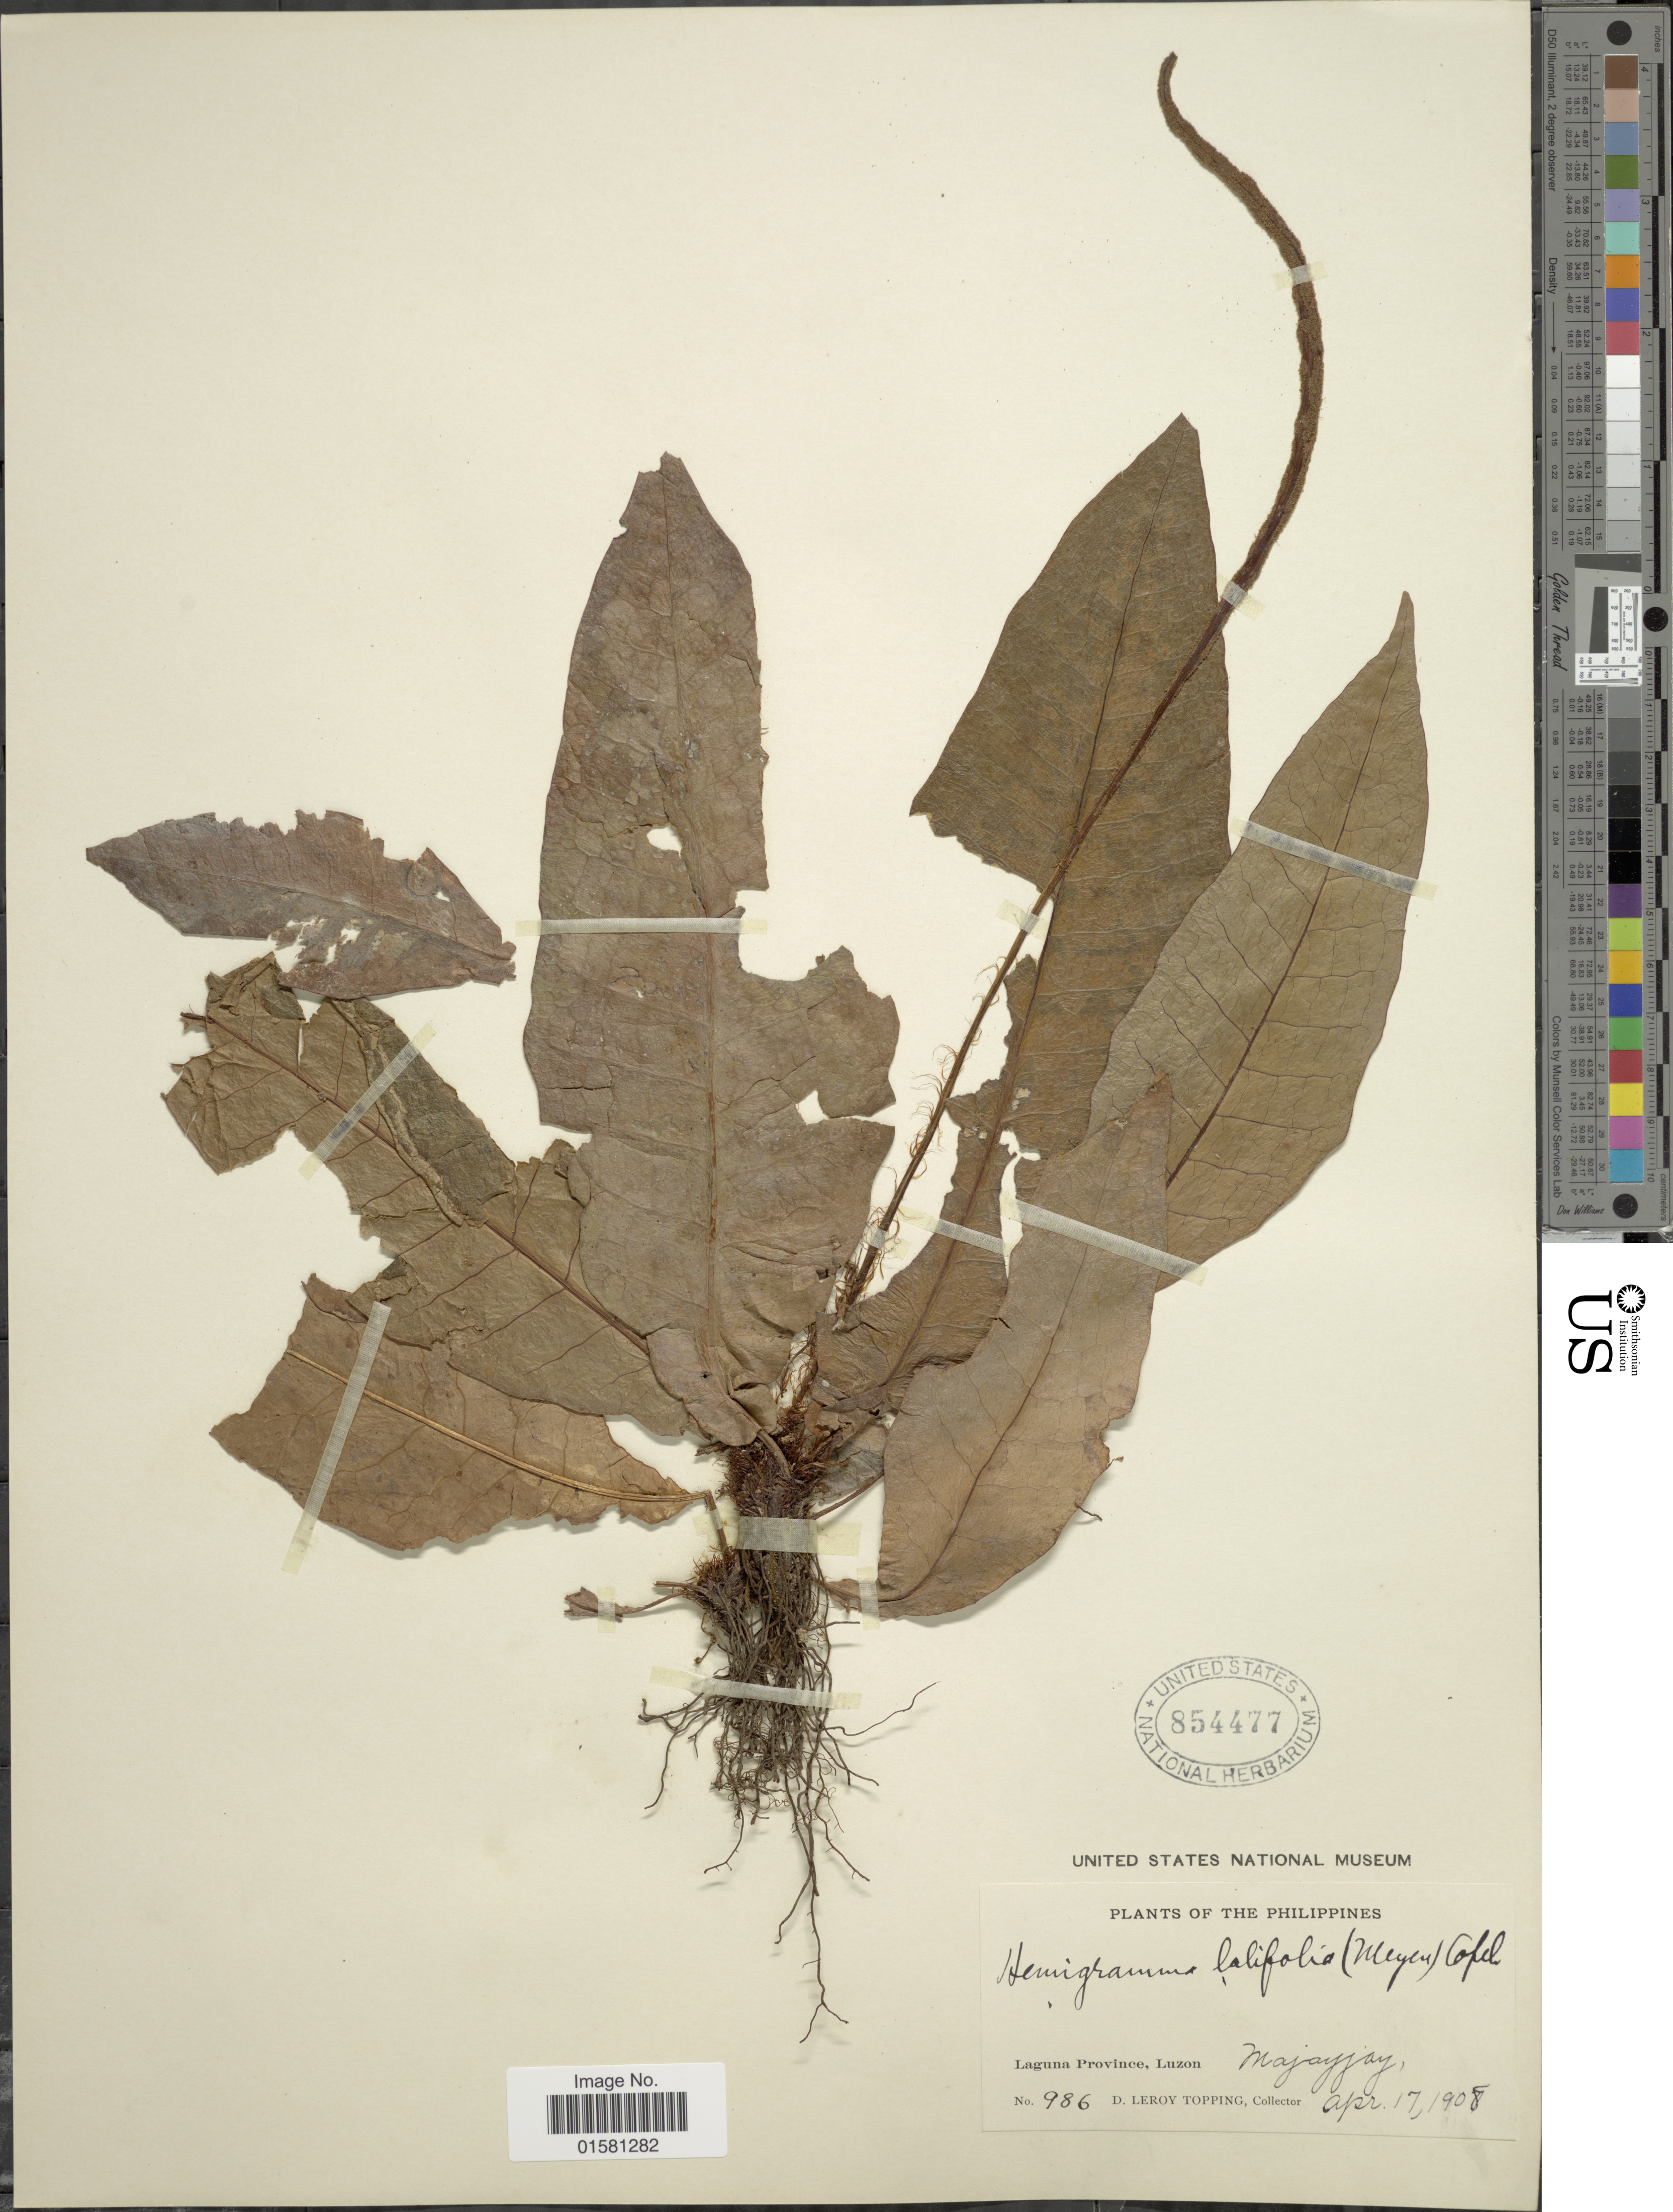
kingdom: Plantae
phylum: Tracheophyta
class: Polypodiopsida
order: Polypodiales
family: Tectariaceae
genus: Tectaria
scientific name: Tectaria taccifolia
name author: (Fée) M.G. Price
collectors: D. L. Topping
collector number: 986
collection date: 1908-04-17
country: Philippines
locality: Laguna Province, Luzon, Majayjay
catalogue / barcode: US 854477